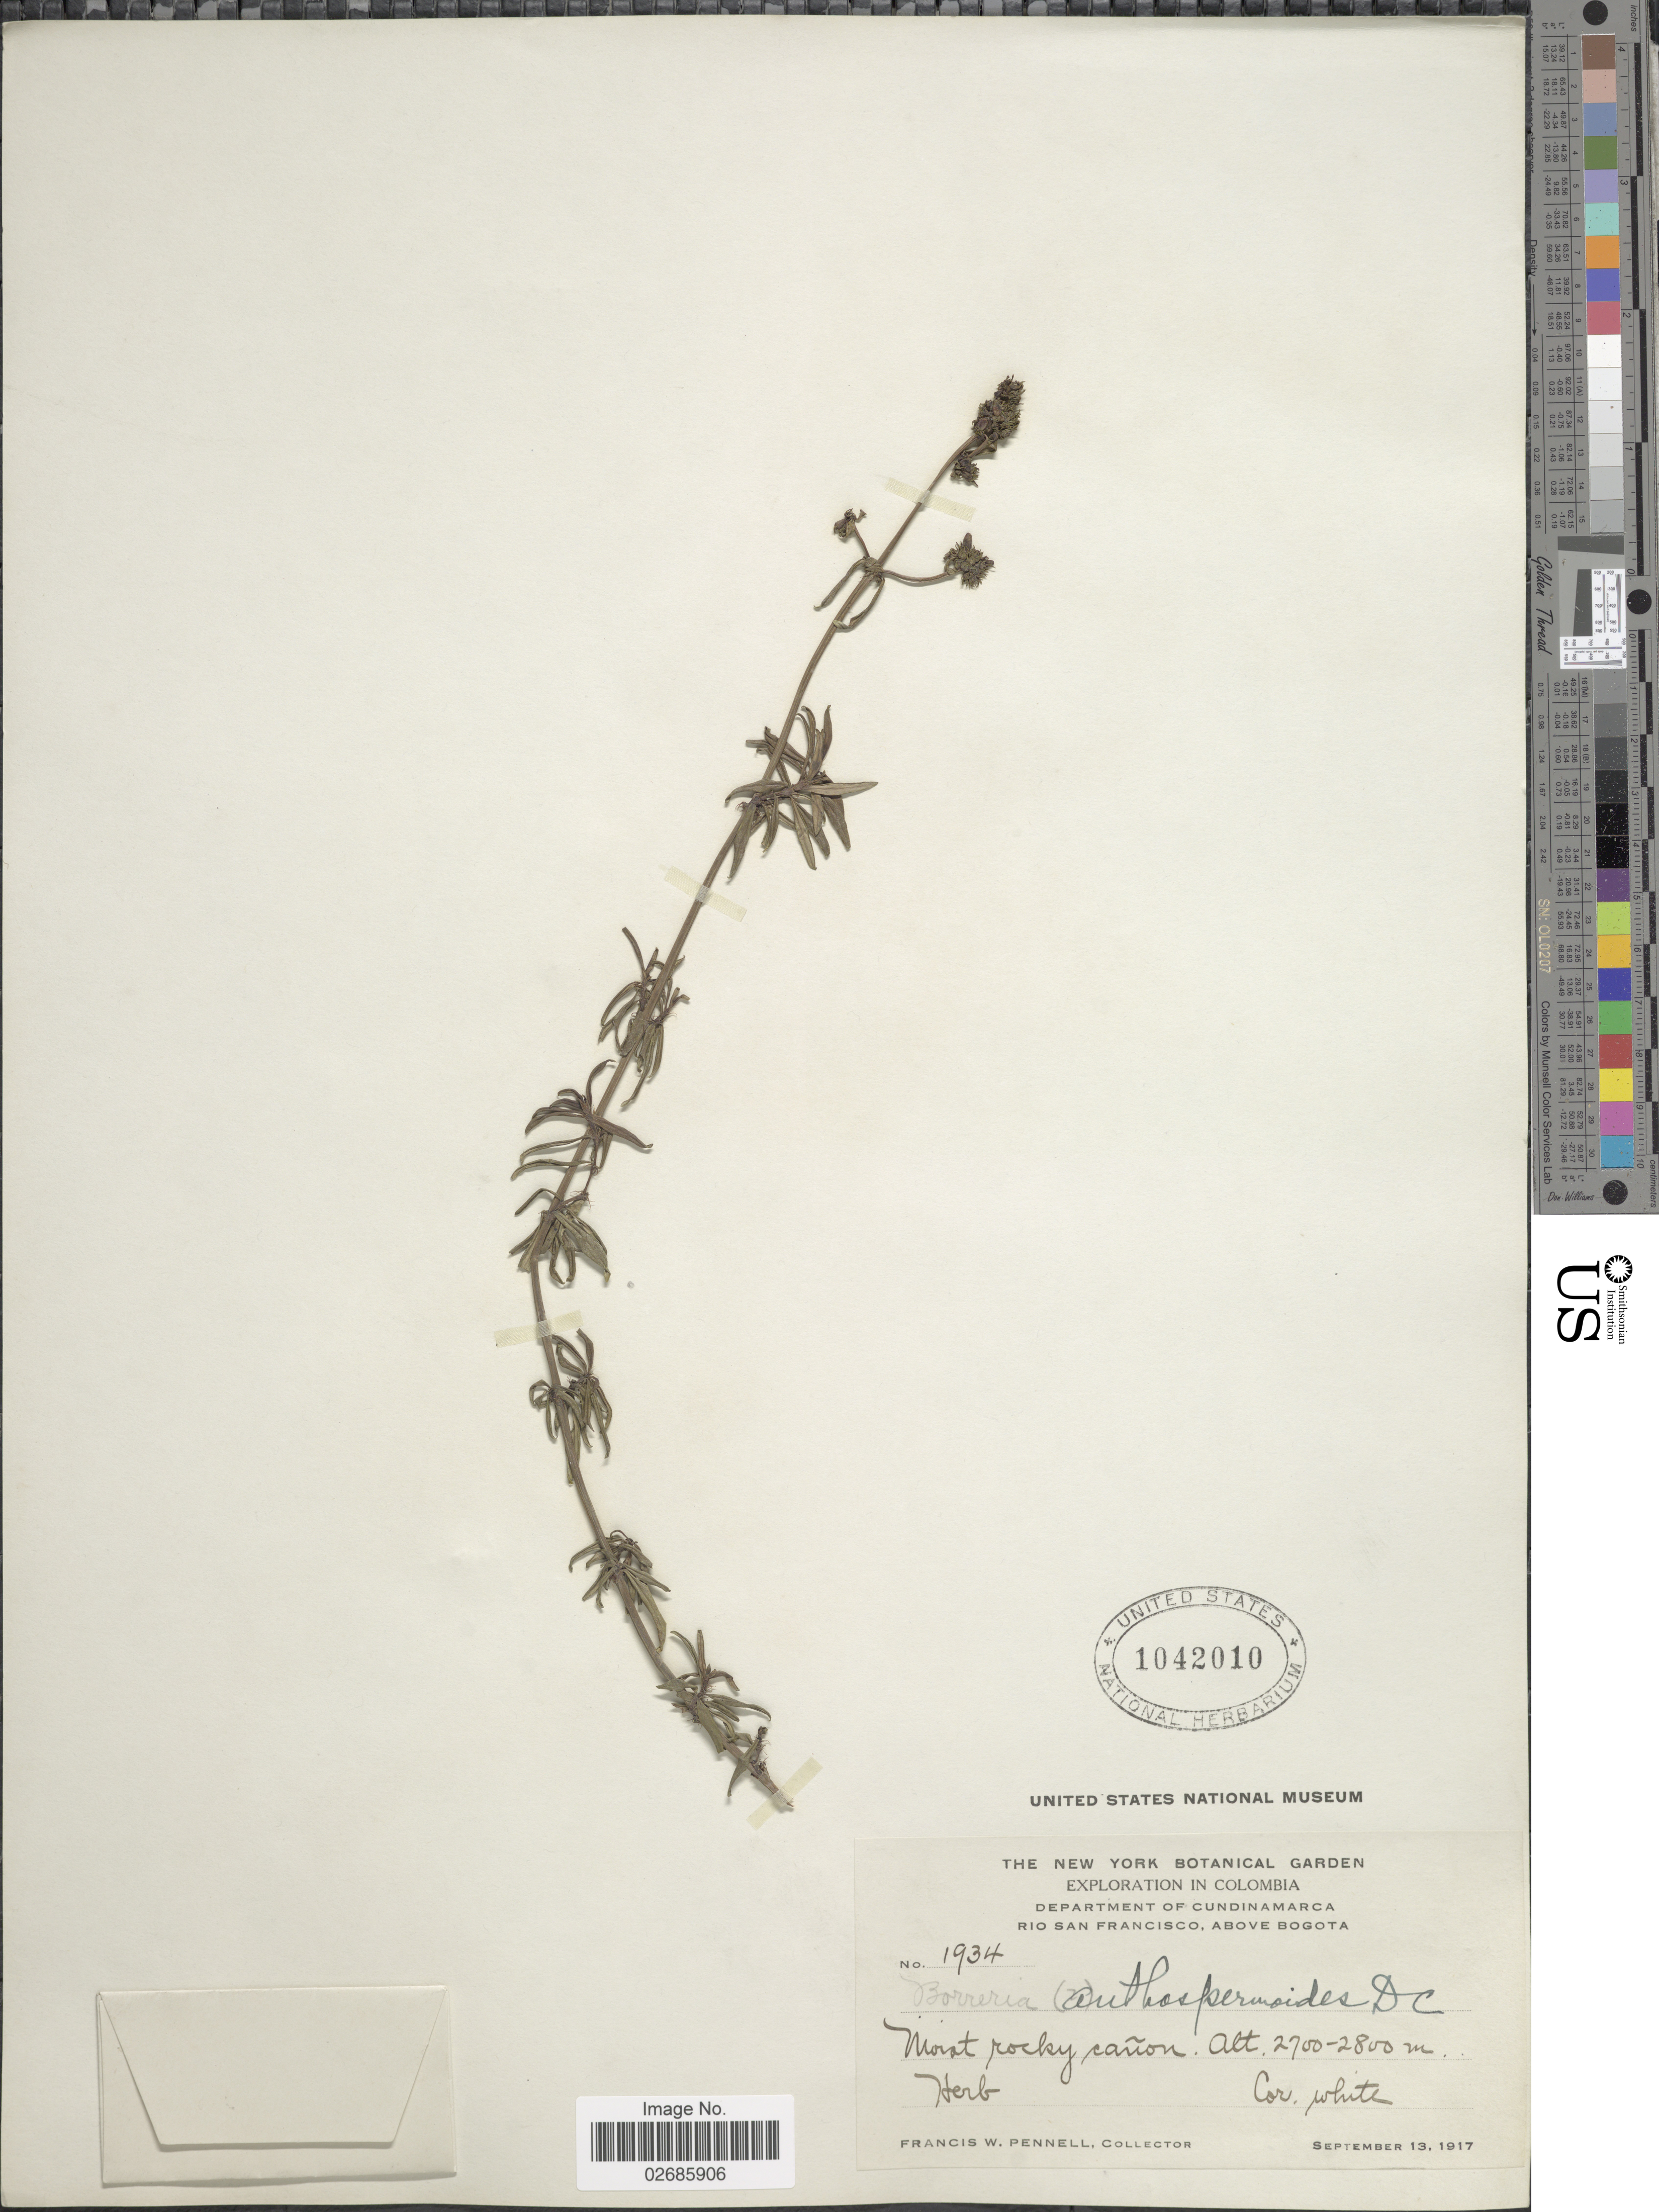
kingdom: Plantae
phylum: Tracheophyta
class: Magnoliopsida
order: Gentianales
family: Rubiaceae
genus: Borreria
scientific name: Borreria anthospermoides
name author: DC.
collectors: F. W. Pennell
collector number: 1934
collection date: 1917-09-13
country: Colombia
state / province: Cundinamarca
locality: Department of Cundinamarca. Rio San Francisco, Above Bogota.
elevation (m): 2700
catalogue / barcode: US 1042010